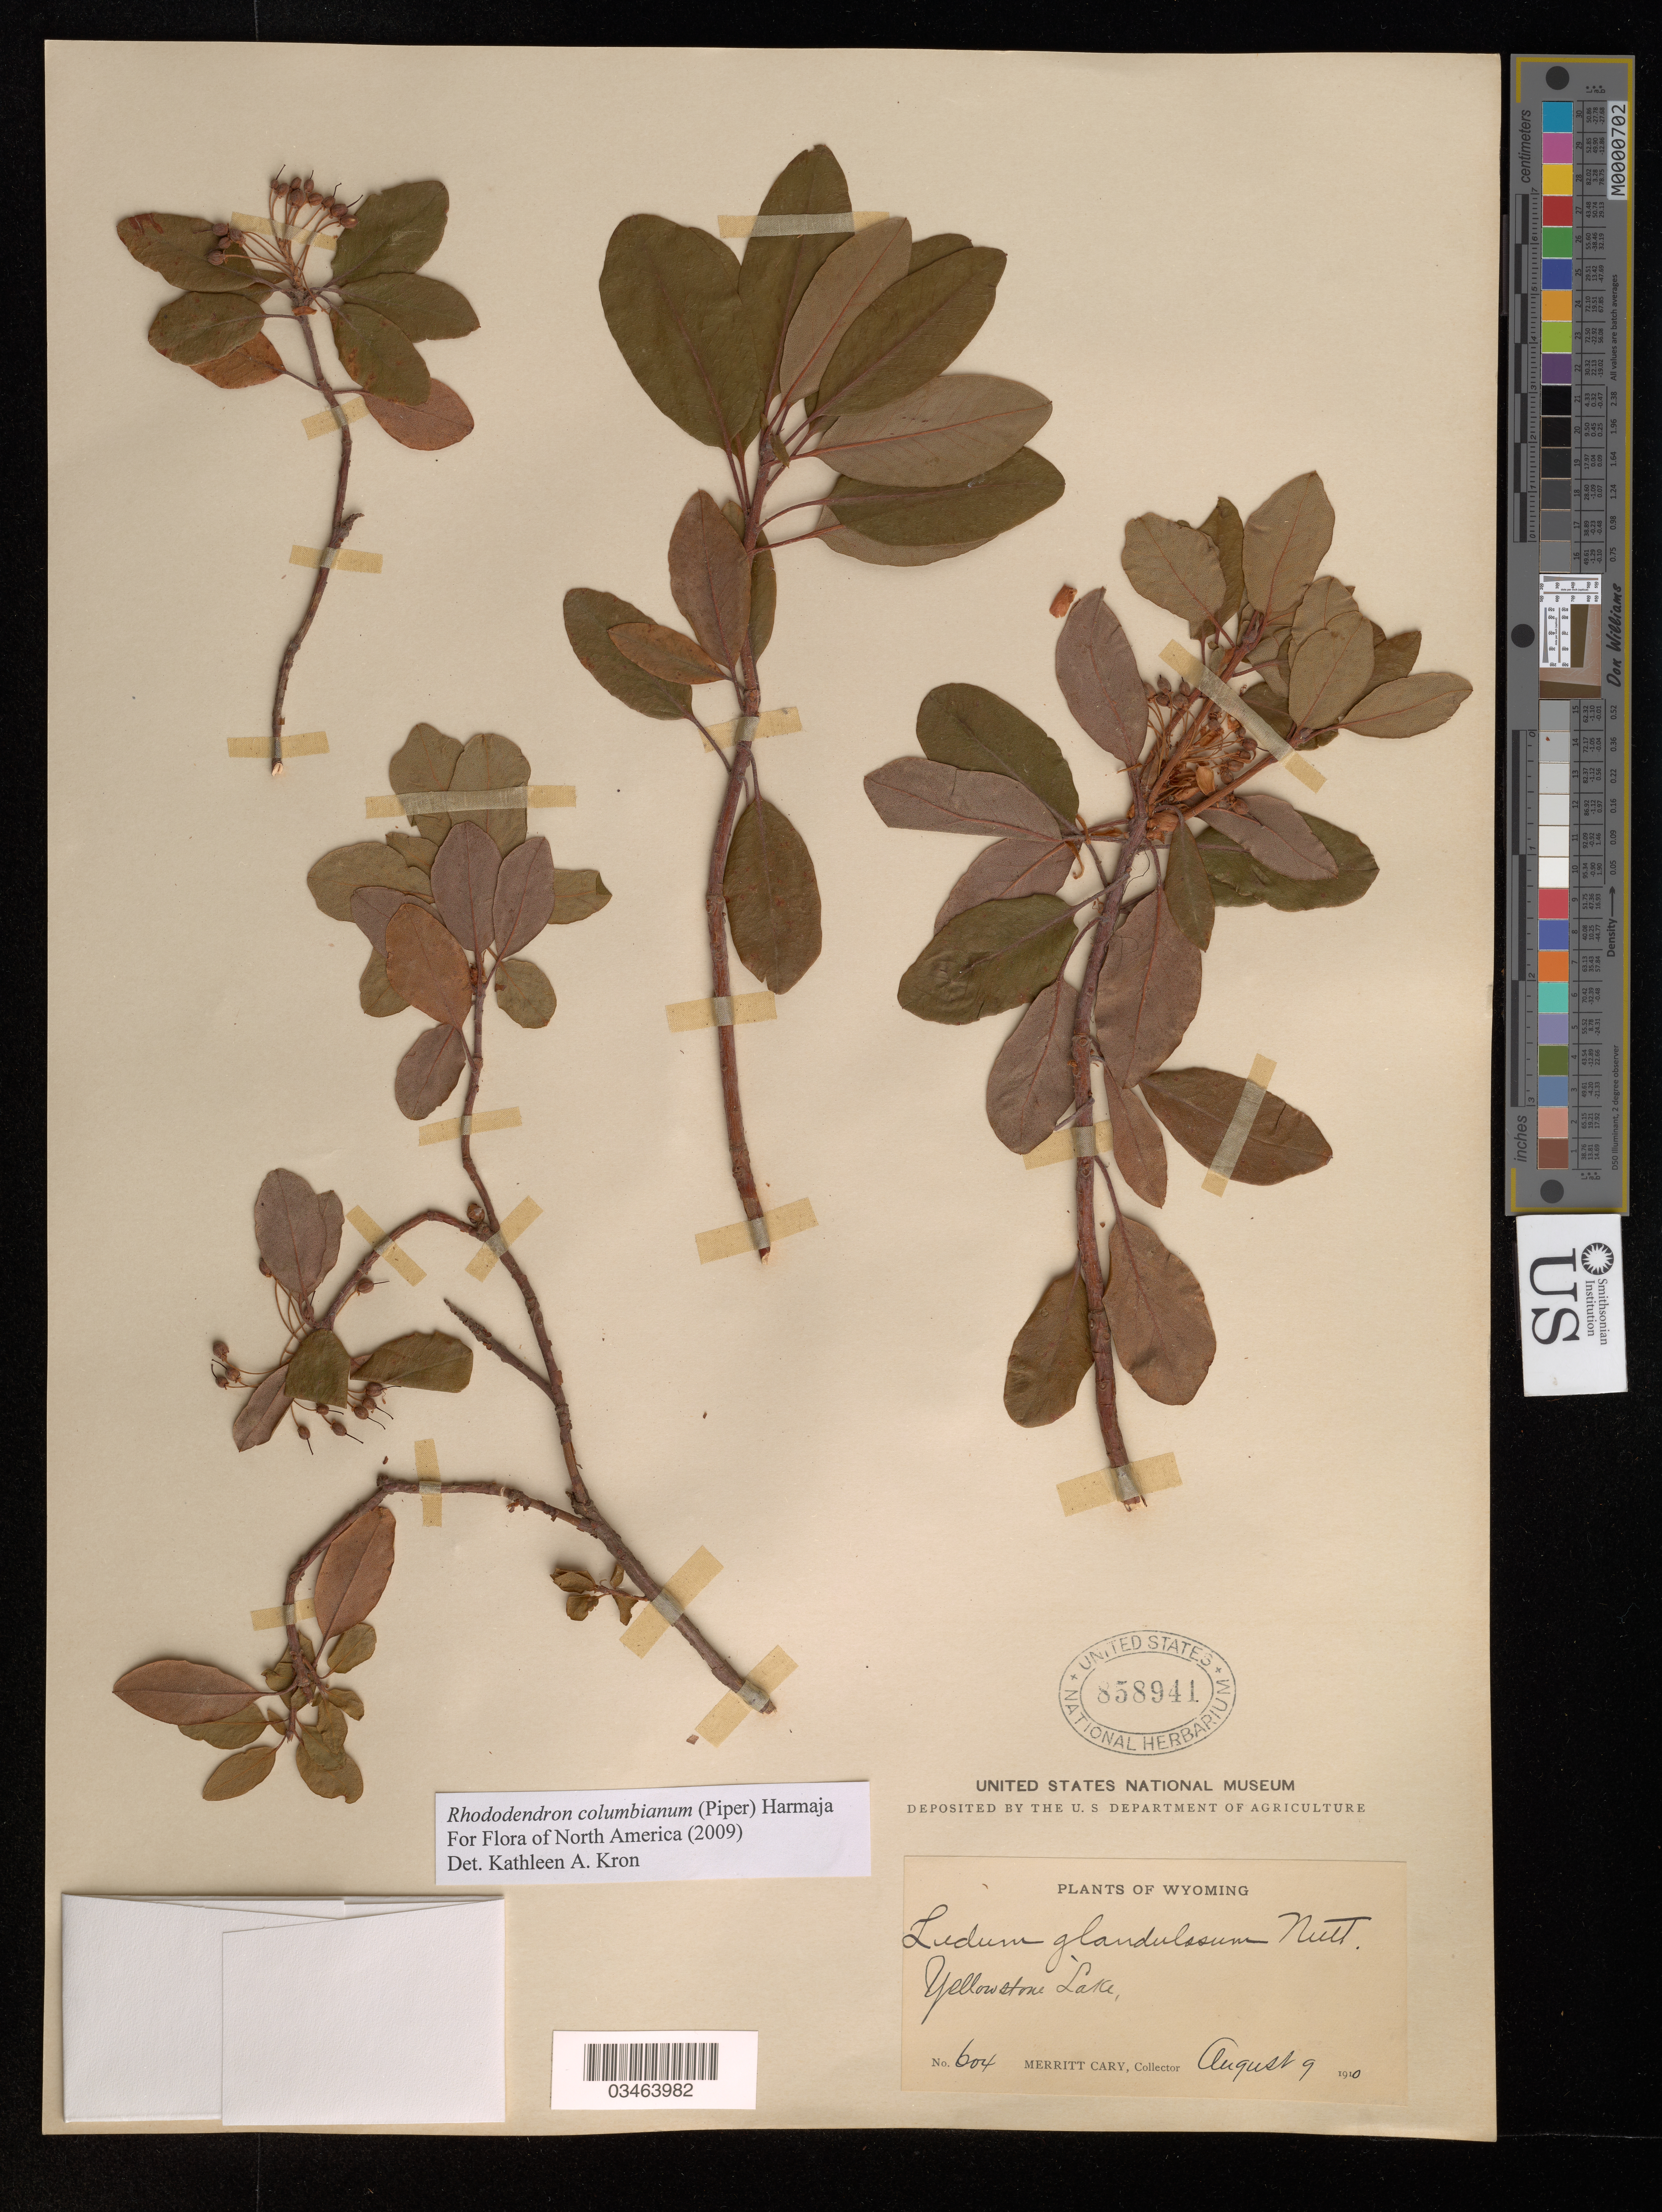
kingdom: Plantae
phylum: Tracheophyta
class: Magnoliopsida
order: Ericales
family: Ericaceae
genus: Rhododendron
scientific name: Rhododendron columbianum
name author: (Piper) Harmaja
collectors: C. Merritt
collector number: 604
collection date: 1910-08-09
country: United States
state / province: Wyoming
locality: Yellowstone Lake.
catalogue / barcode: US 858941